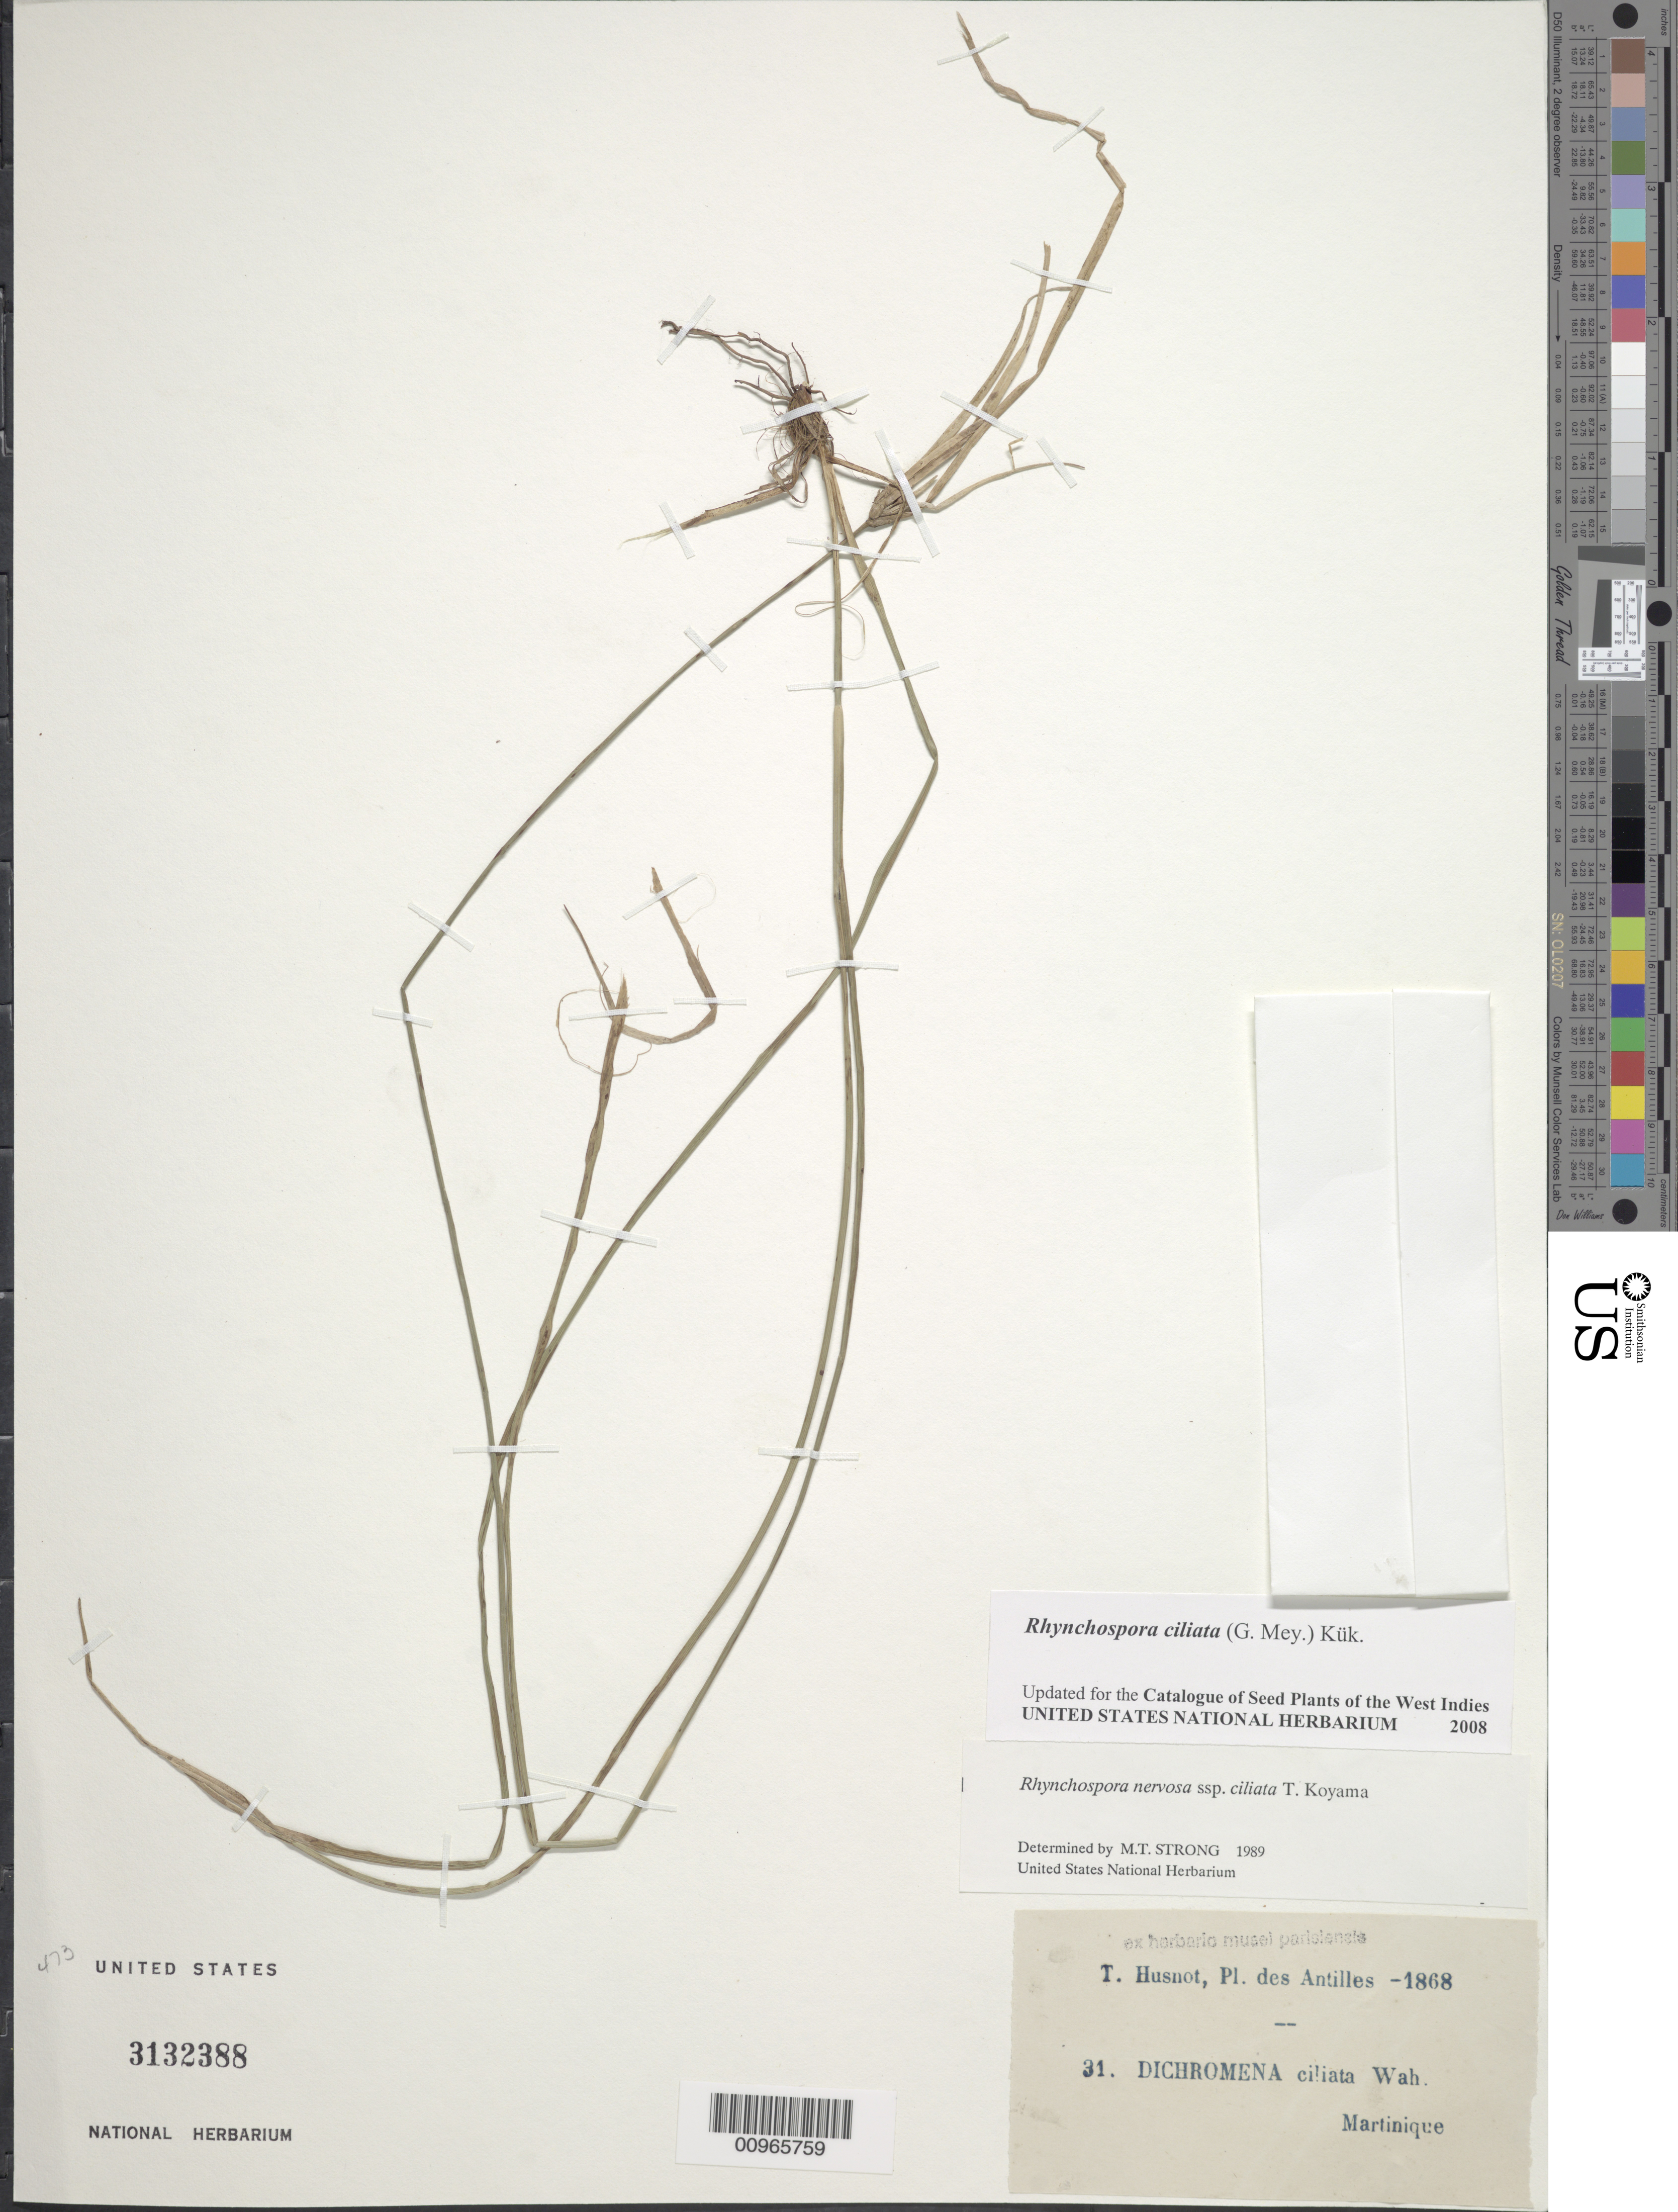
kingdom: Plantae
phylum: Tracheophyta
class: Liliopsida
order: Poales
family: Cyperaceae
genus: Rhynchospora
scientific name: Rhynchospora ciliata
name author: (G. Mey.) Kük.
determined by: Strong, M. T., (US), Smithsonian Institution - National Museum of Natural History (UNITED STATES)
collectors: P. T. Husnot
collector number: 31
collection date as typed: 1868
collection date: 1868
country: Martinique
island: Martinique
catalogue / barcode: US 3132388